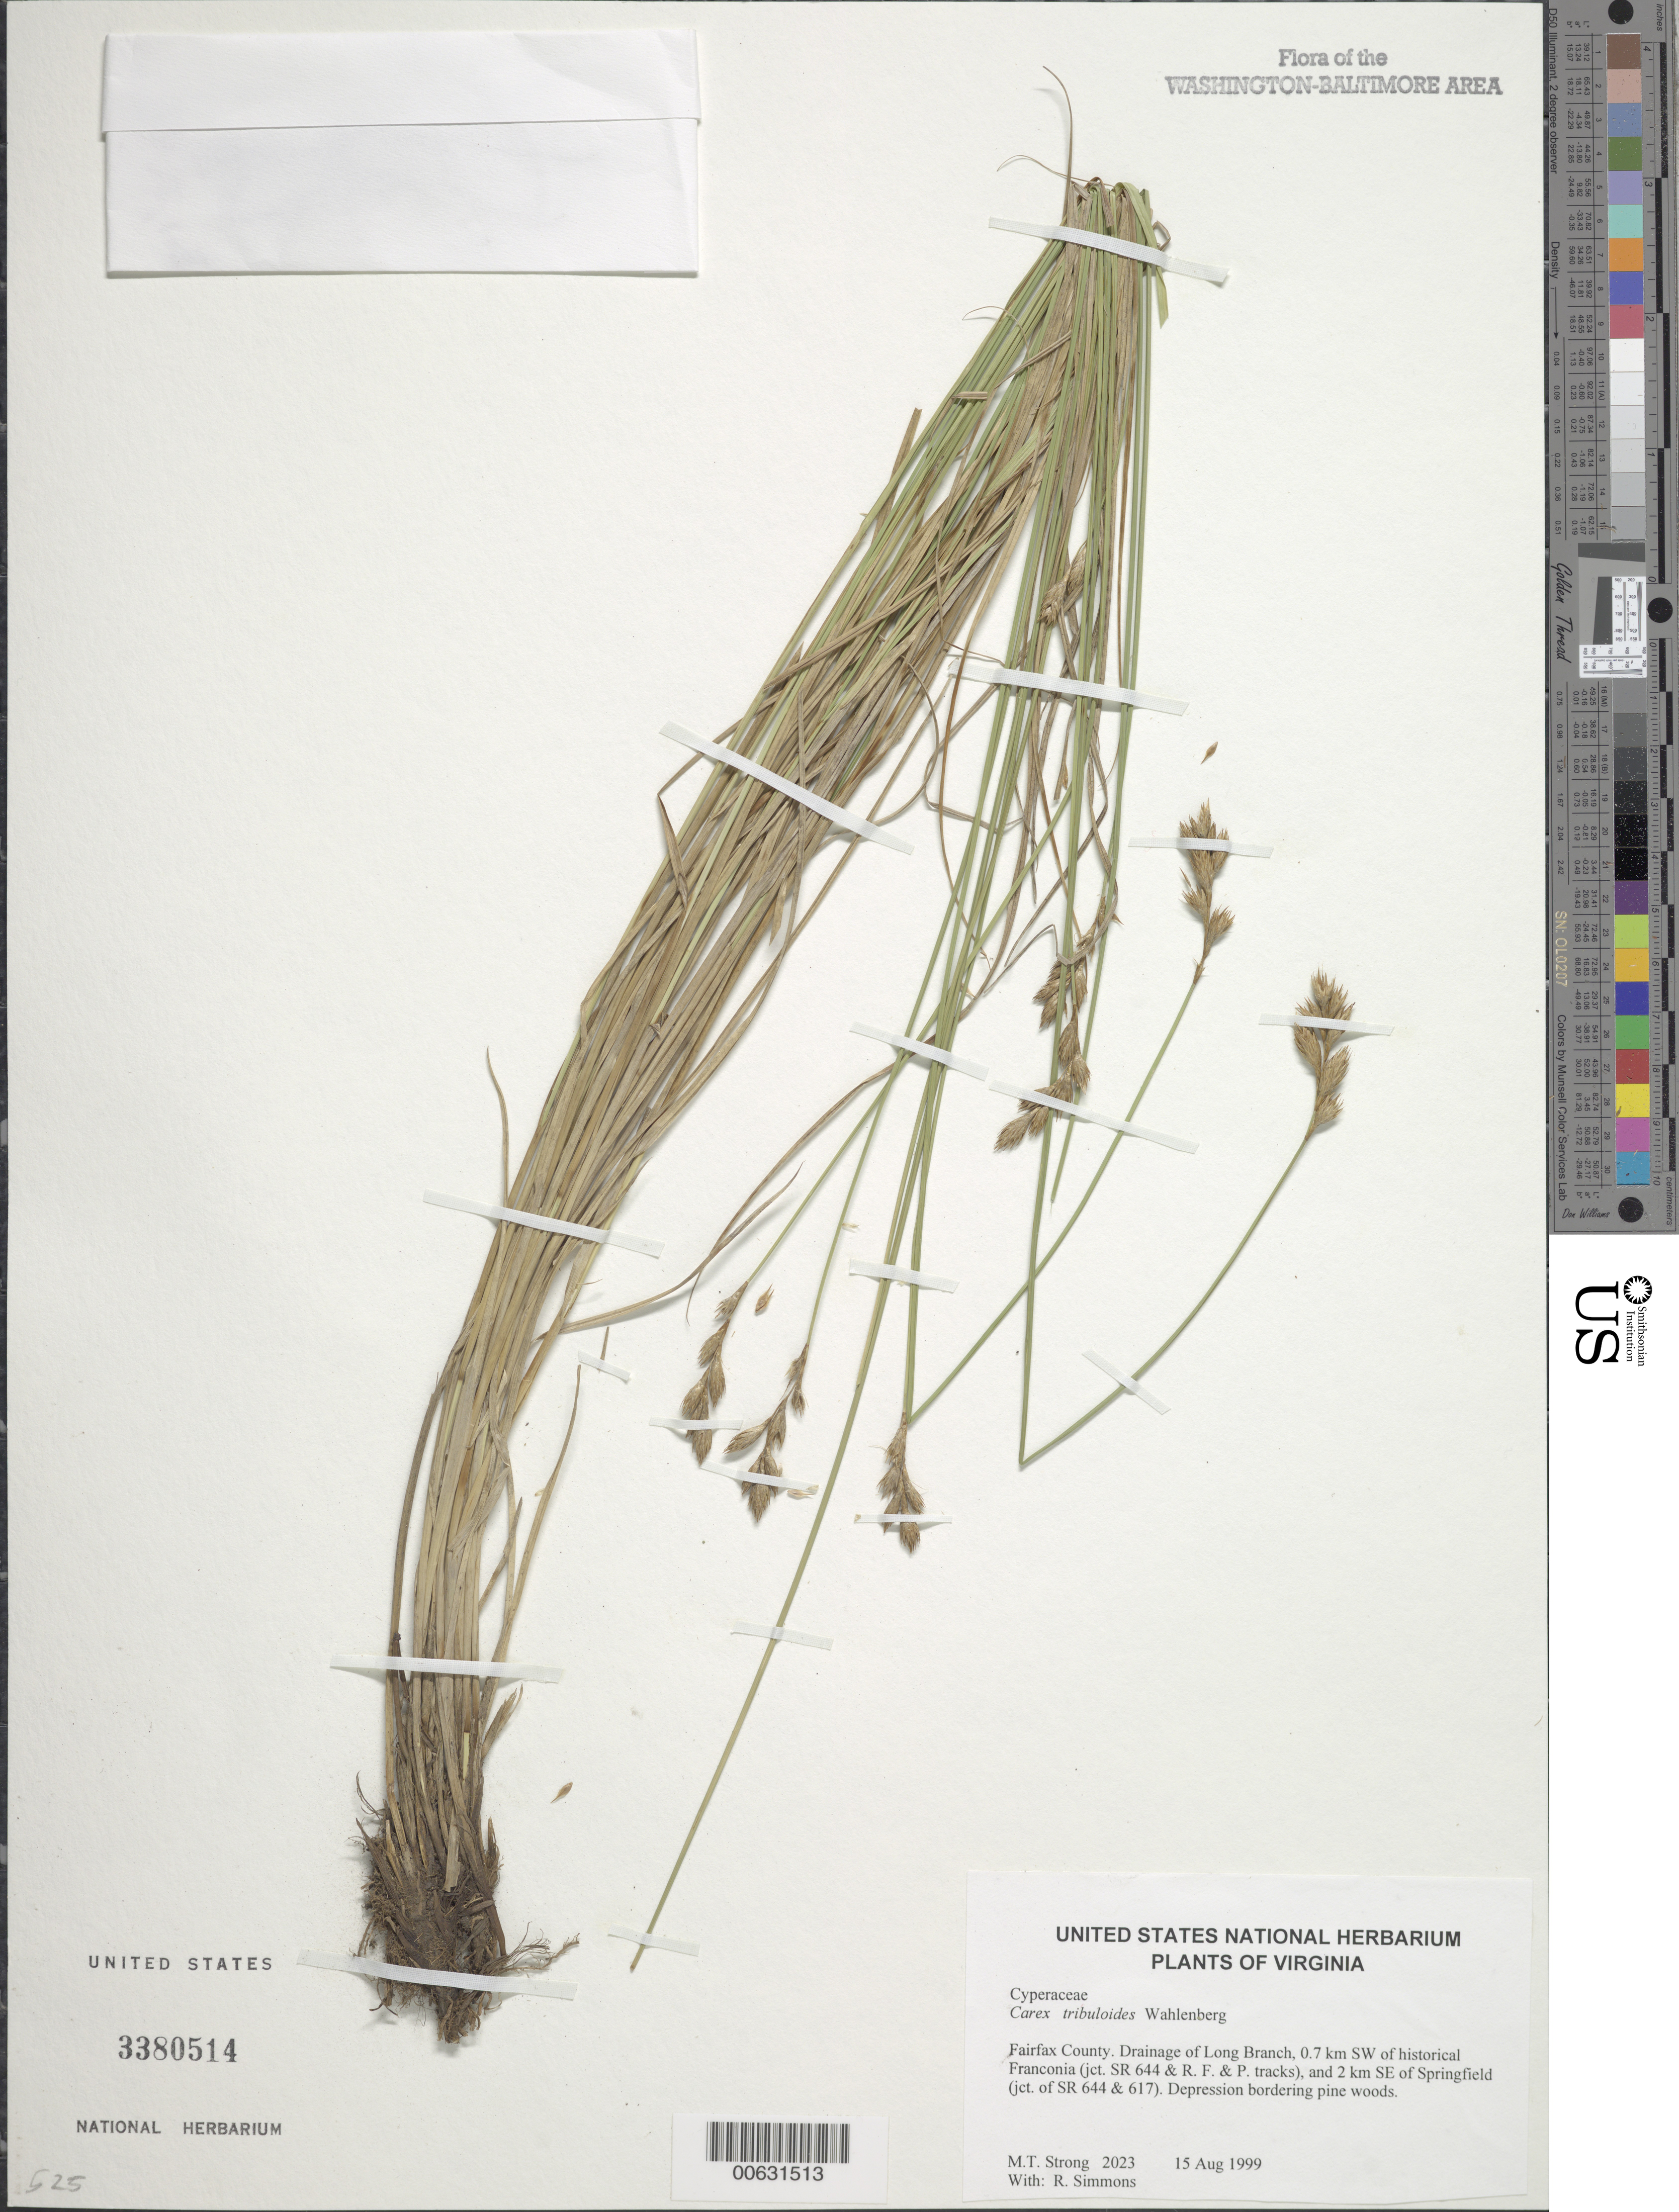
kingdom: Plantae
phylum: Tracheophyta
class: Liliopsida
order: Poales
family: Cyperaceae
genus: Carex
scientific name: Carex tribuloides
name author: Wahlenb.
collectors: M. T. Strong & R. Simmons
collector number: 2023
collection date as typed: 15 Aug 1999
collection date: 1999-08-15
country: United States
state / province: Virginia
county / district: Fairfax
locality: Drainage of Long Branch, 0.7 km SW of historical Franconia (jct. SR 644 & R. F. & P. tracks), and 2 km SE of Springfield (jct. of SR 644 & 617)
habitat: Depression bordering pine woods.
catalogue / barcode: US 3380514